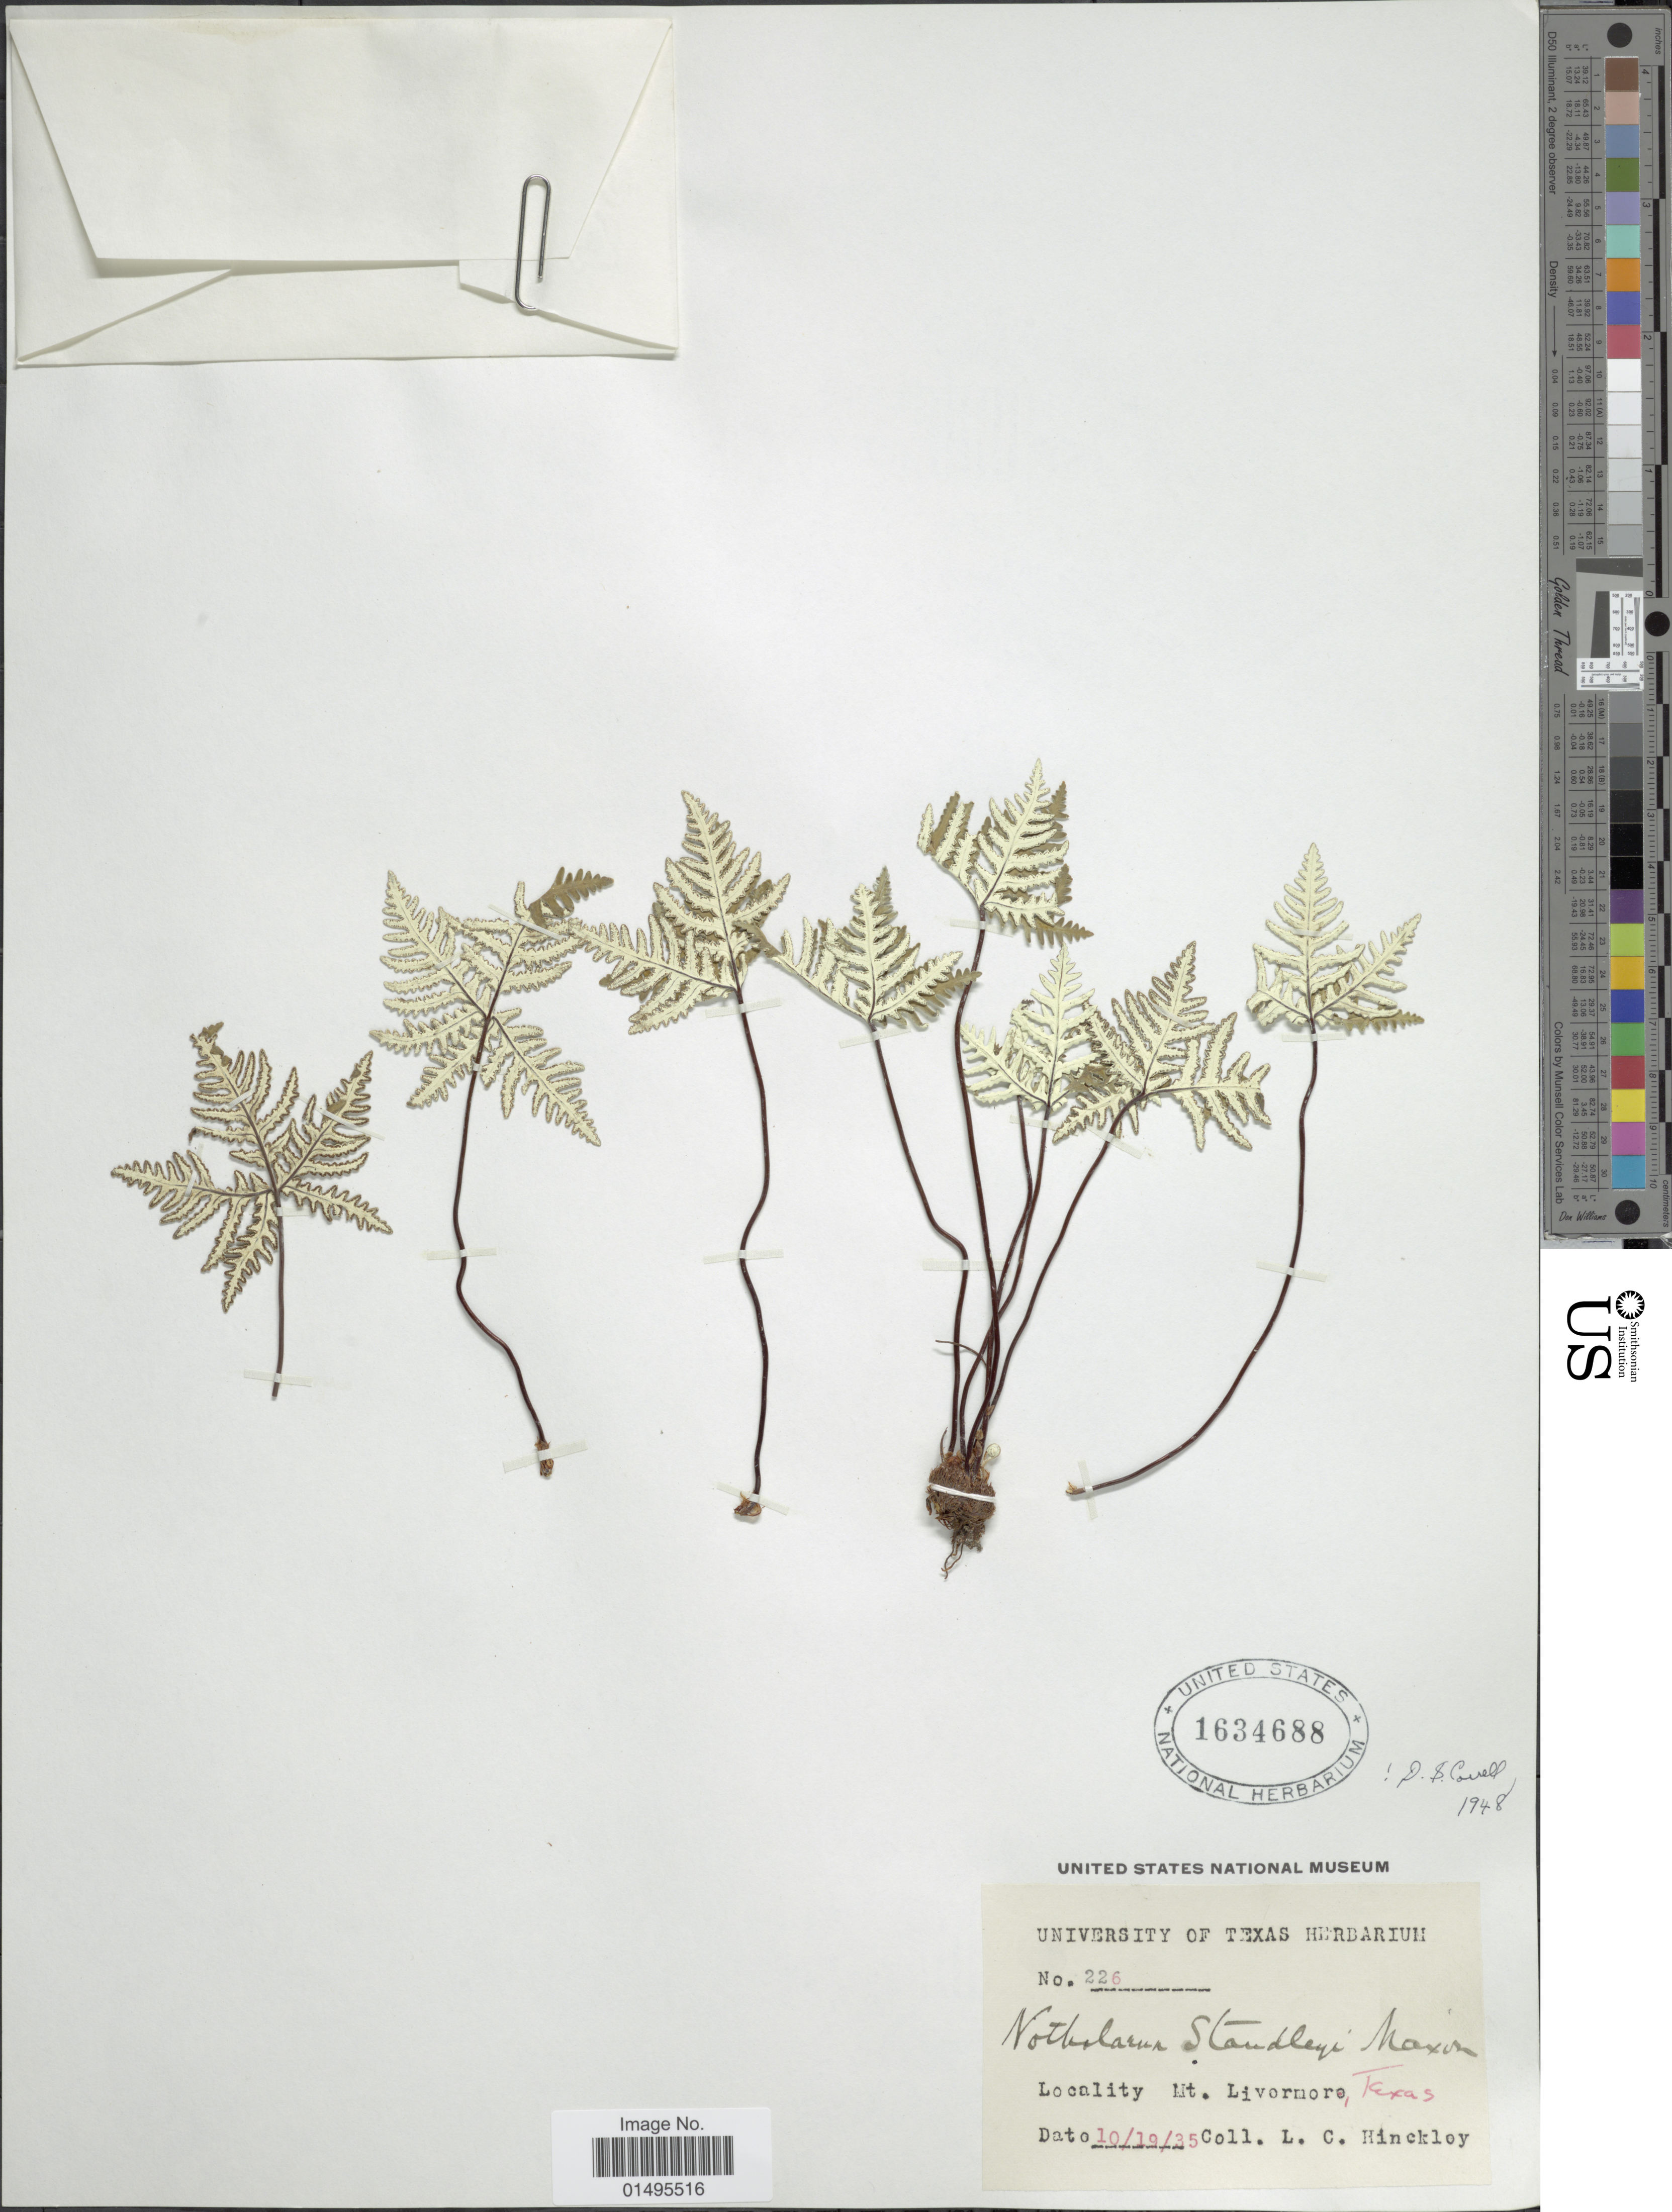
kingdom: Plantae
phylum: Tracheophyta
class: Polypodiopsida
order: Polypodiales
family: Pteridaceae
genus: Notholaena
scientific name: Notholaena standleyi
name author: Maxon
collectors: L. Hinckley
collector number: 226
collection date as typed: Transcribed d/m/y: 19/10/35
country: United States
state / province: Texas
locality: Mt. Livormore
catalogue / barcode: US 1634688